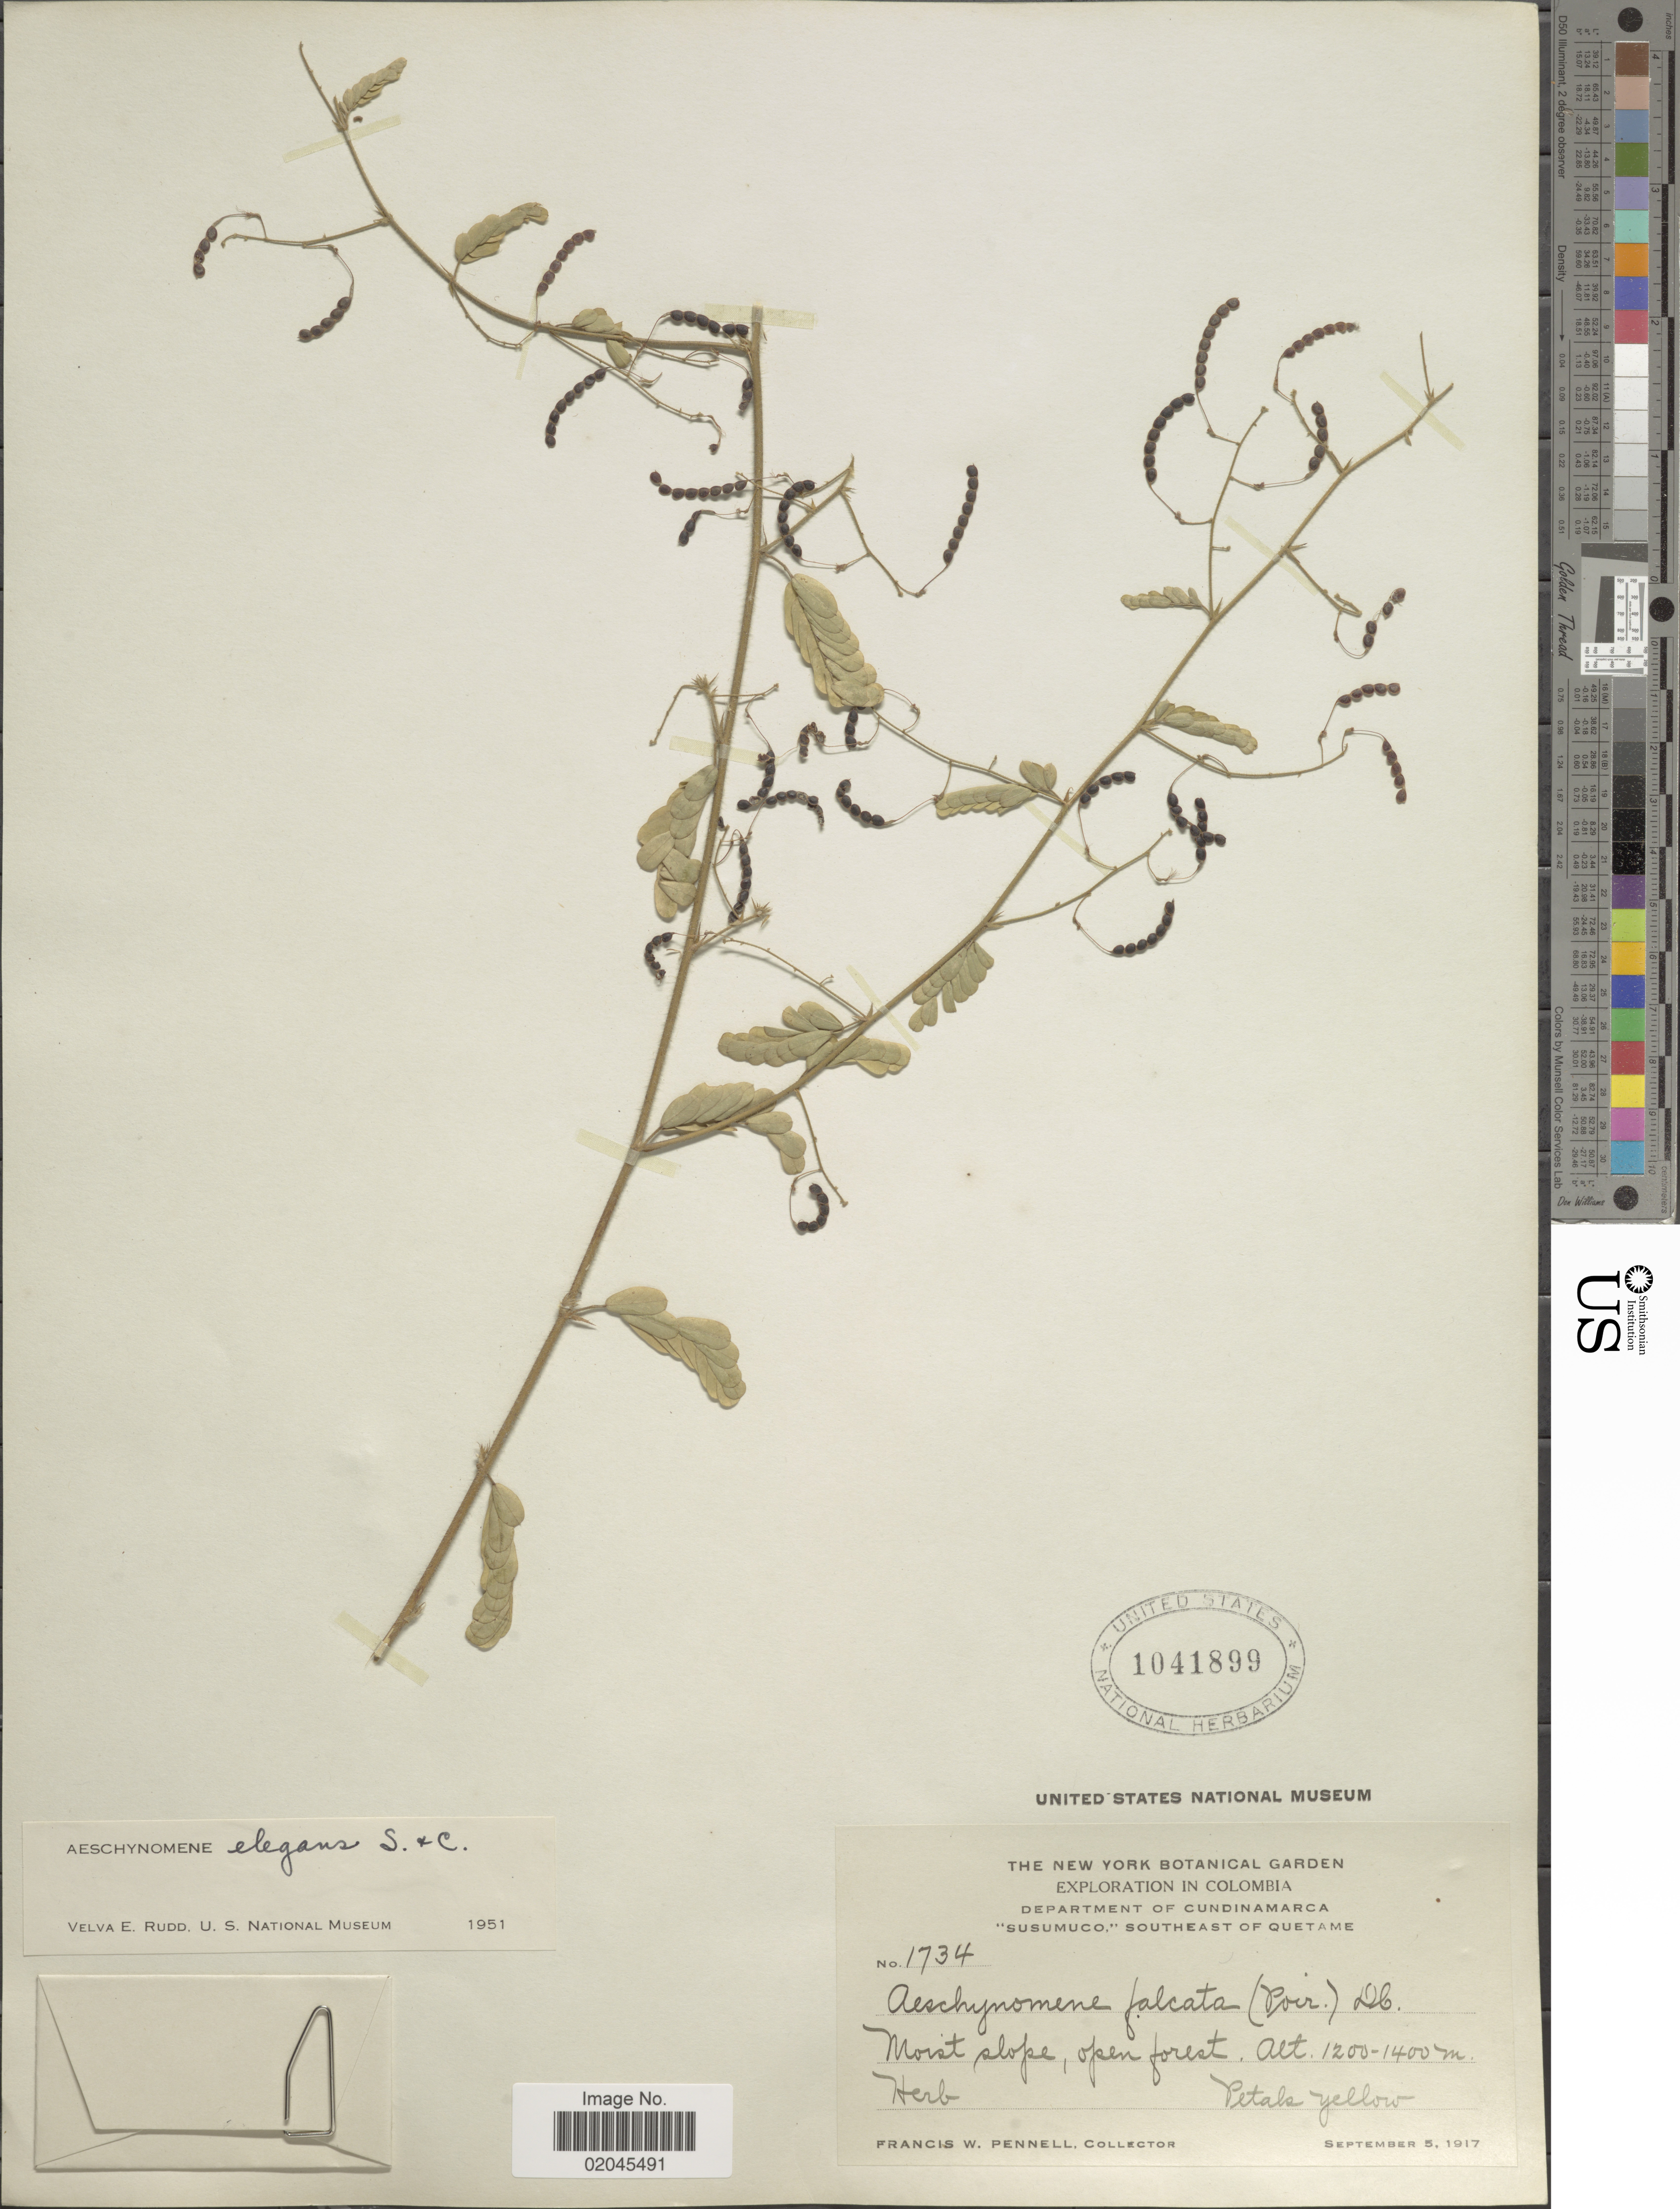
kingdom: Plantae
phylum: Tracheophyta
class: Magnoliopsida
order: Fabales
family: Fabaceae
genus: Aeschynomene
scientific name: Aeschynomene elegans var. elegans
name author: Cham. ex Schltdl.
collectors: F. W. Pennell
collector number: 1734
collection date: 1917-09-05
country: Colombia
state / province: Cundinamarca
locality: Department of Cundinamarca, "Susumuco" Southeast of Quetame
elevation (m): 1200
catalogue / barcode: US 1041899